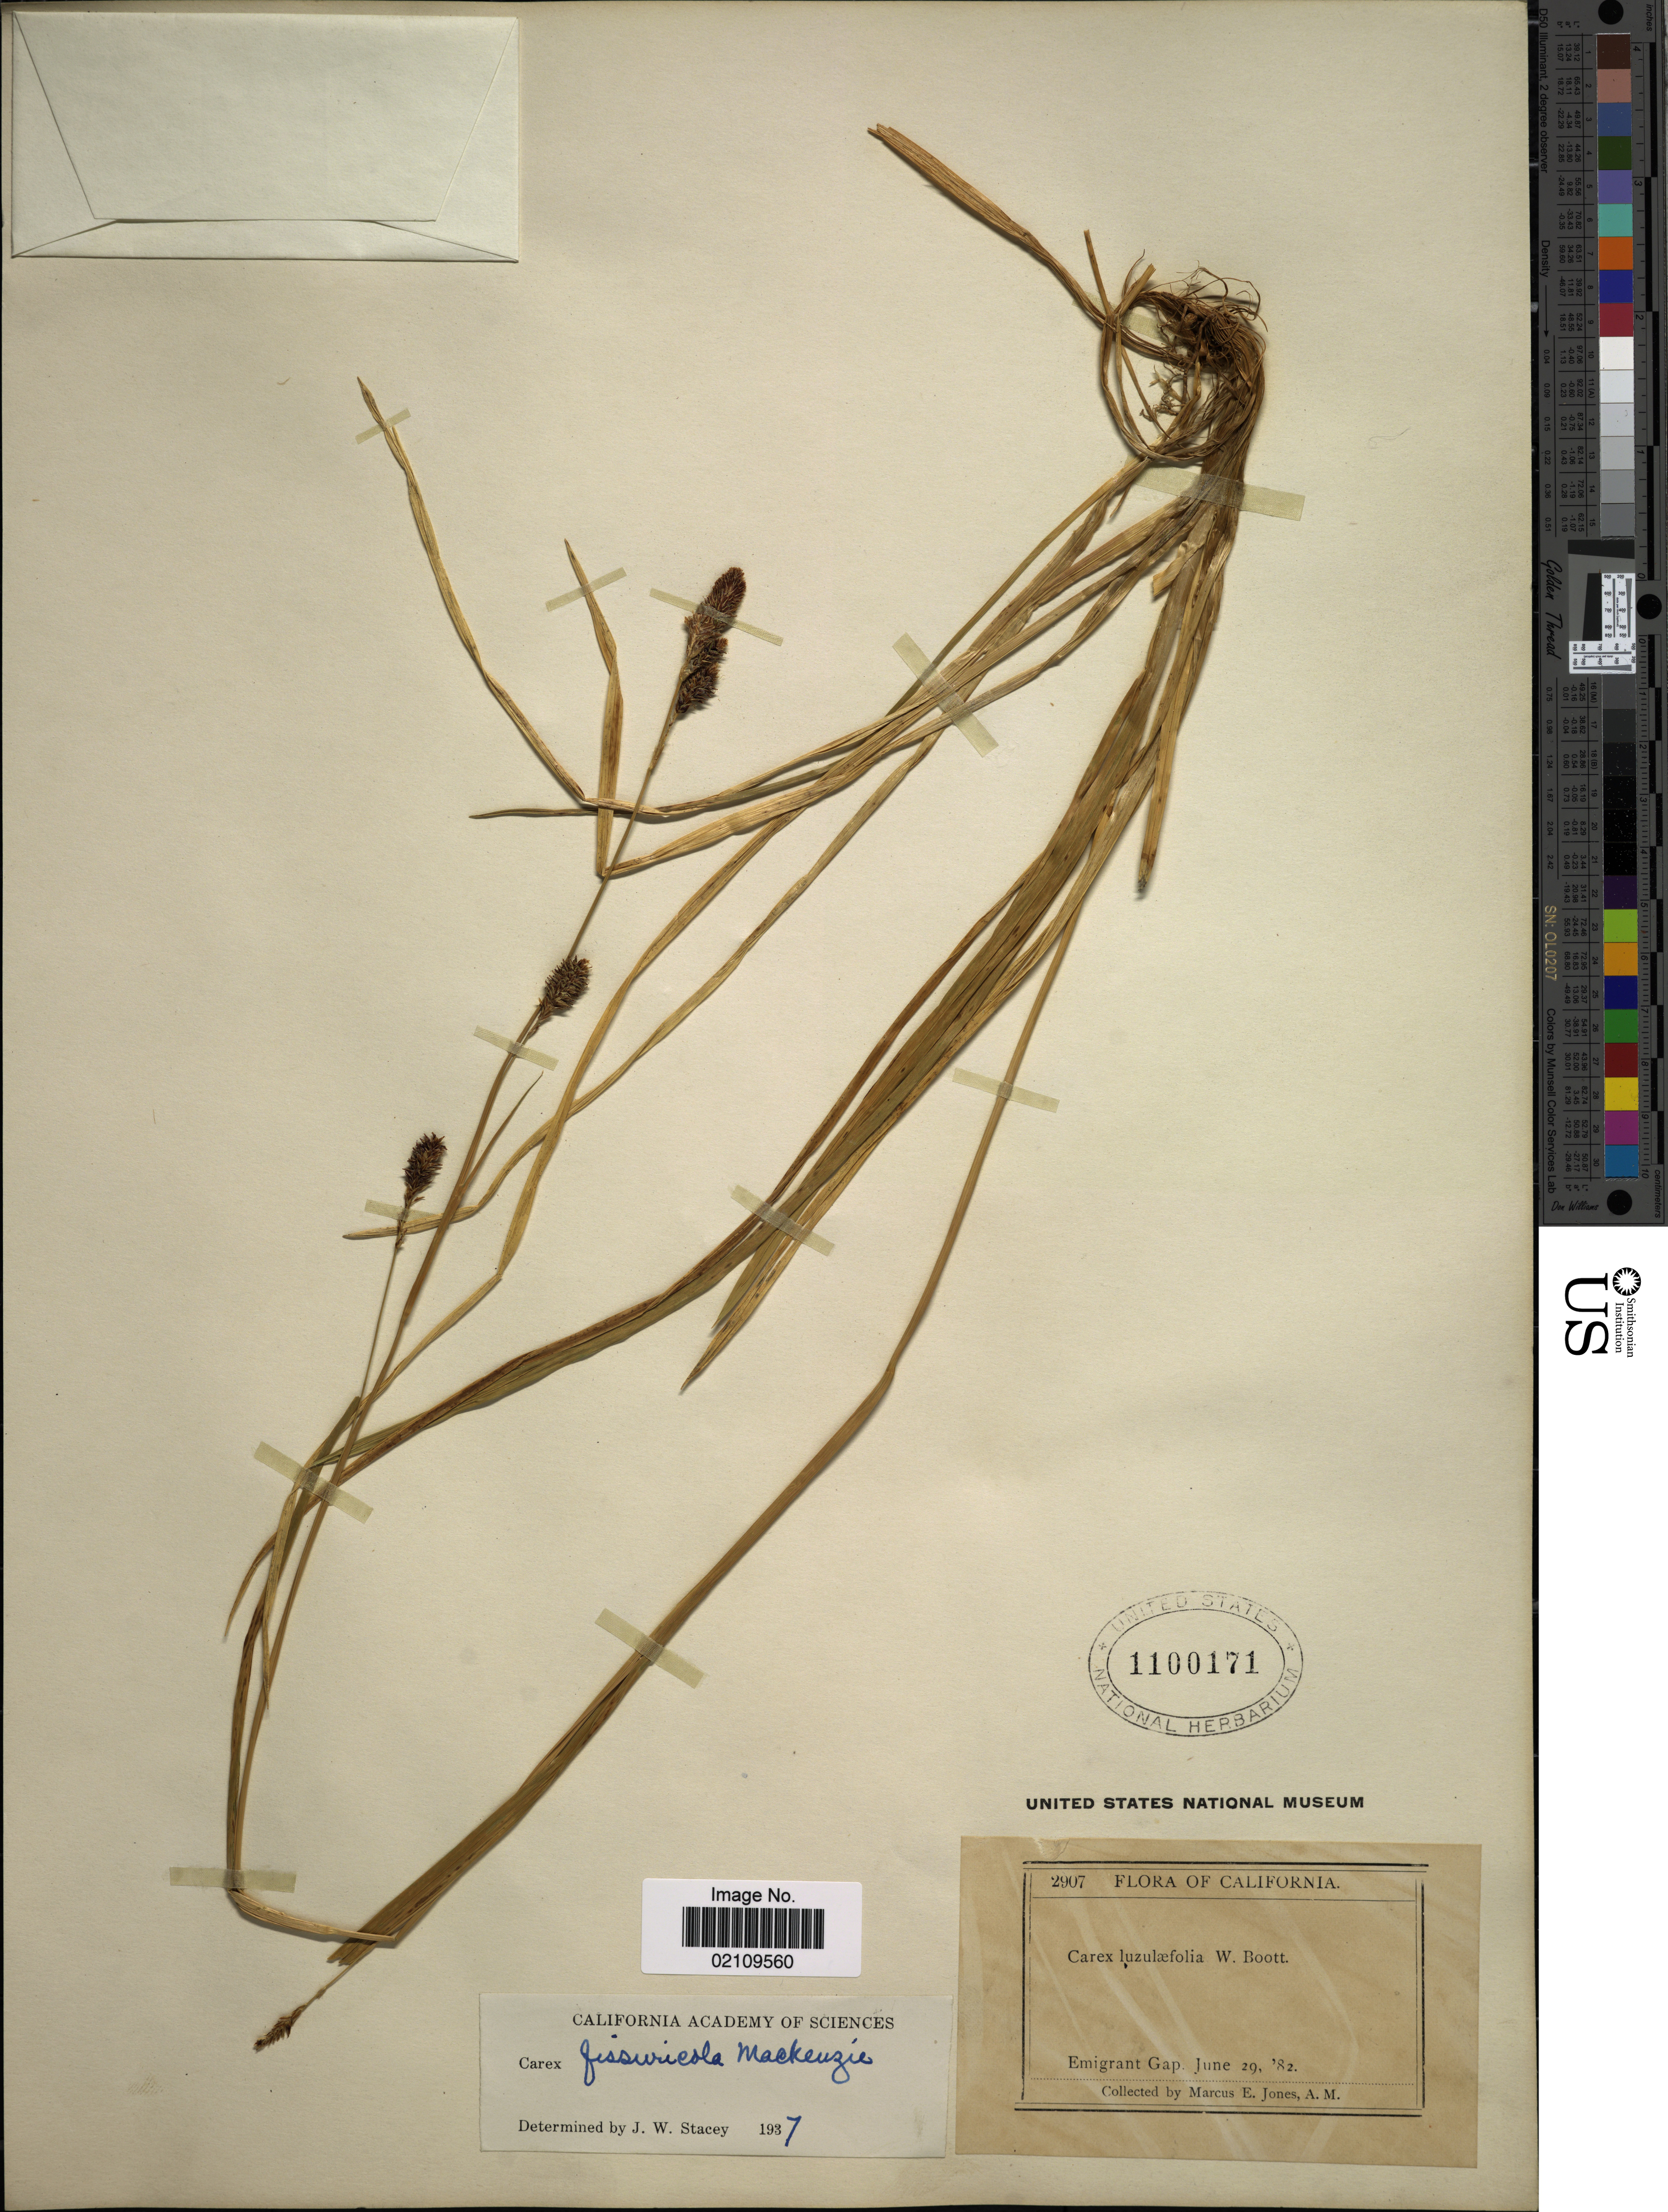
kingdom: Plantae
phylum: Tracheophyta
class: Liliopsida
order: Poales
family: Cyperaceae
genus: Carex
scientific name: Carex fissuricola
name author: Mack.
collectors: M. E. Jones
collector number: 2907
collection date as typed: Transcribed d/m/y: 29/6/82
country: United States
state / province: California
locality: Emigrant Gap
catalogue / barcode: US 1100171